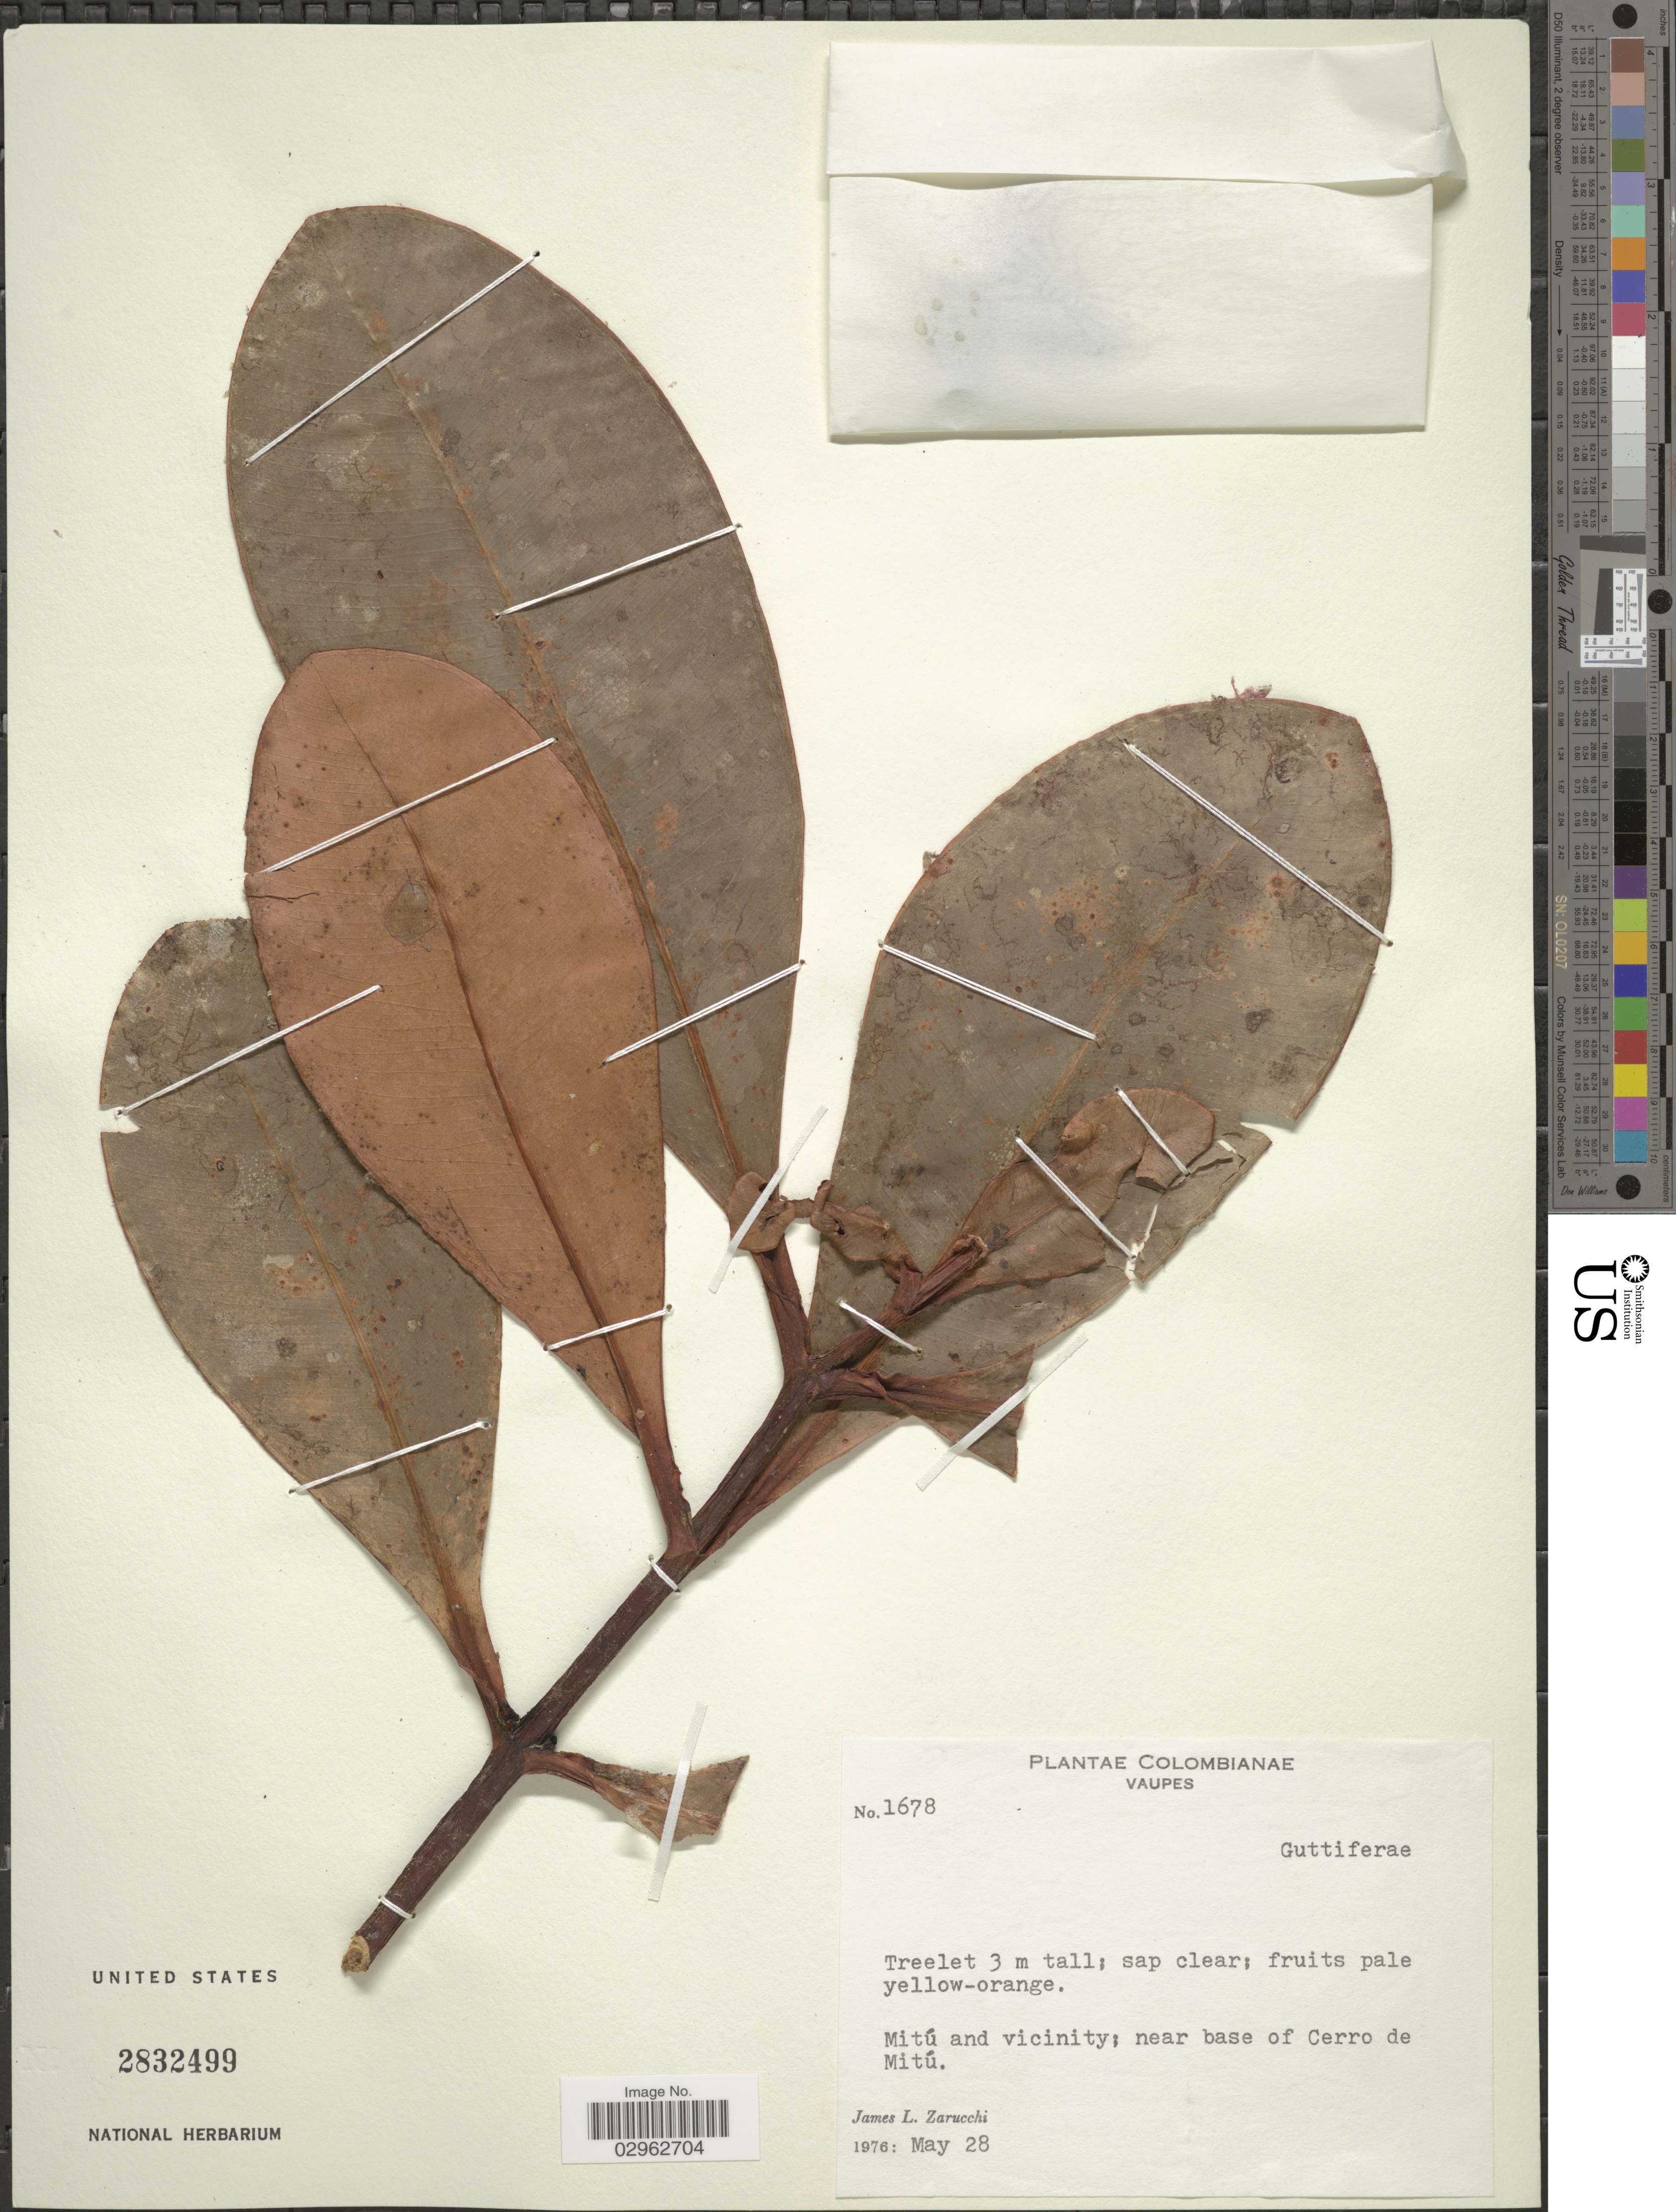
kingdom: Plantae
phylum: Tracheophyta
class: Magnoliopsida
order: Malpighiales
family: Clusiaceae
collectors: J. L. Zarucchi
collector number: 1678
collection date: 1976-05-28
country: Colombia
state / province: Vaupés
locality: Mitú and vicinity; near base of Cerro de Mitú.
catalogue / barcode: US 2832499